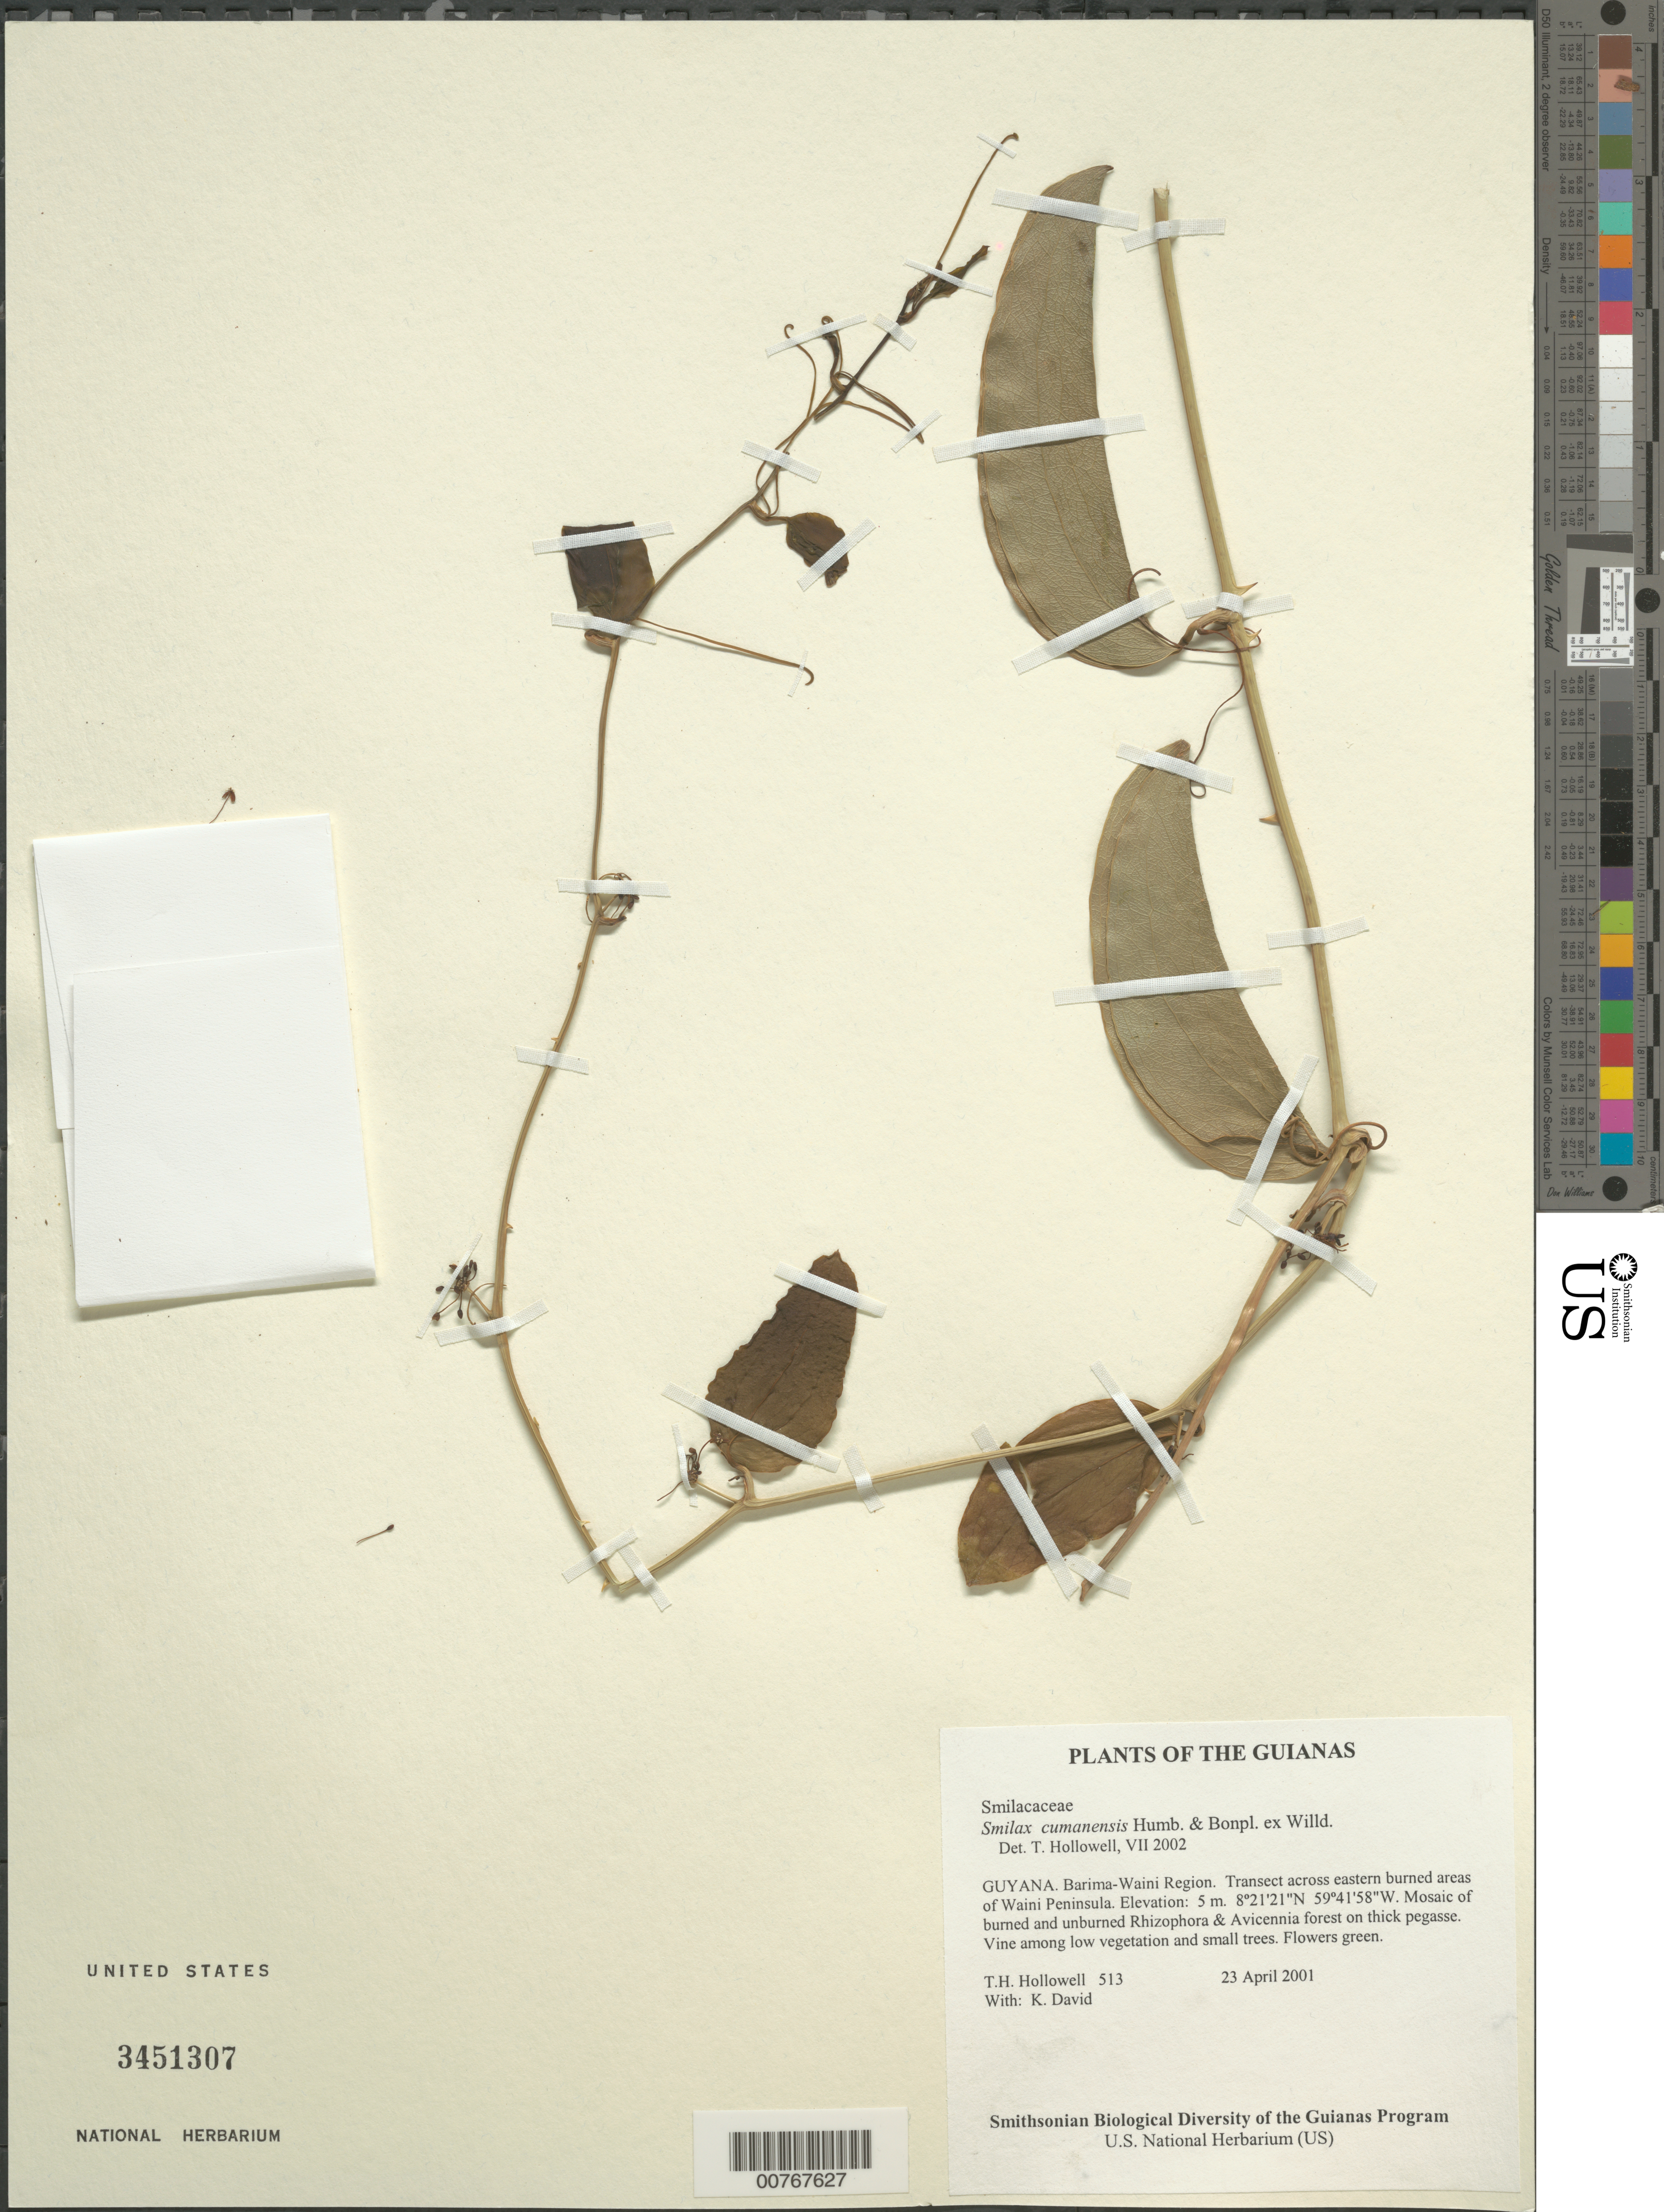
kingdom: Plantae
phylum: Tracheophyta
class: Liliopsida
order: Liliales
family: Smilacaceae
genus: Smilax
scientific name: Smilax cumanensis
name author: Humb. & Bonpl. ex Willd.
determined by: Hollowell, T. H., (BOT), Smithsonian Institution - National Museum of Natural History (UNITED STATES)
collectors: T. Hollowell & K. David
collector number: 513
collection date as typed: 23 April 2001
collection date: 2001-04-23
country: Guyana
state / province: Barima-Waini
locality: Transect across eastern burned areas of Waini Peninsula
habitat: Mosaic of burned and unburned Rhizophora & Avicennia forest on thick pegasse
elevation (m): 5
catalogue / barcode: US 3451307